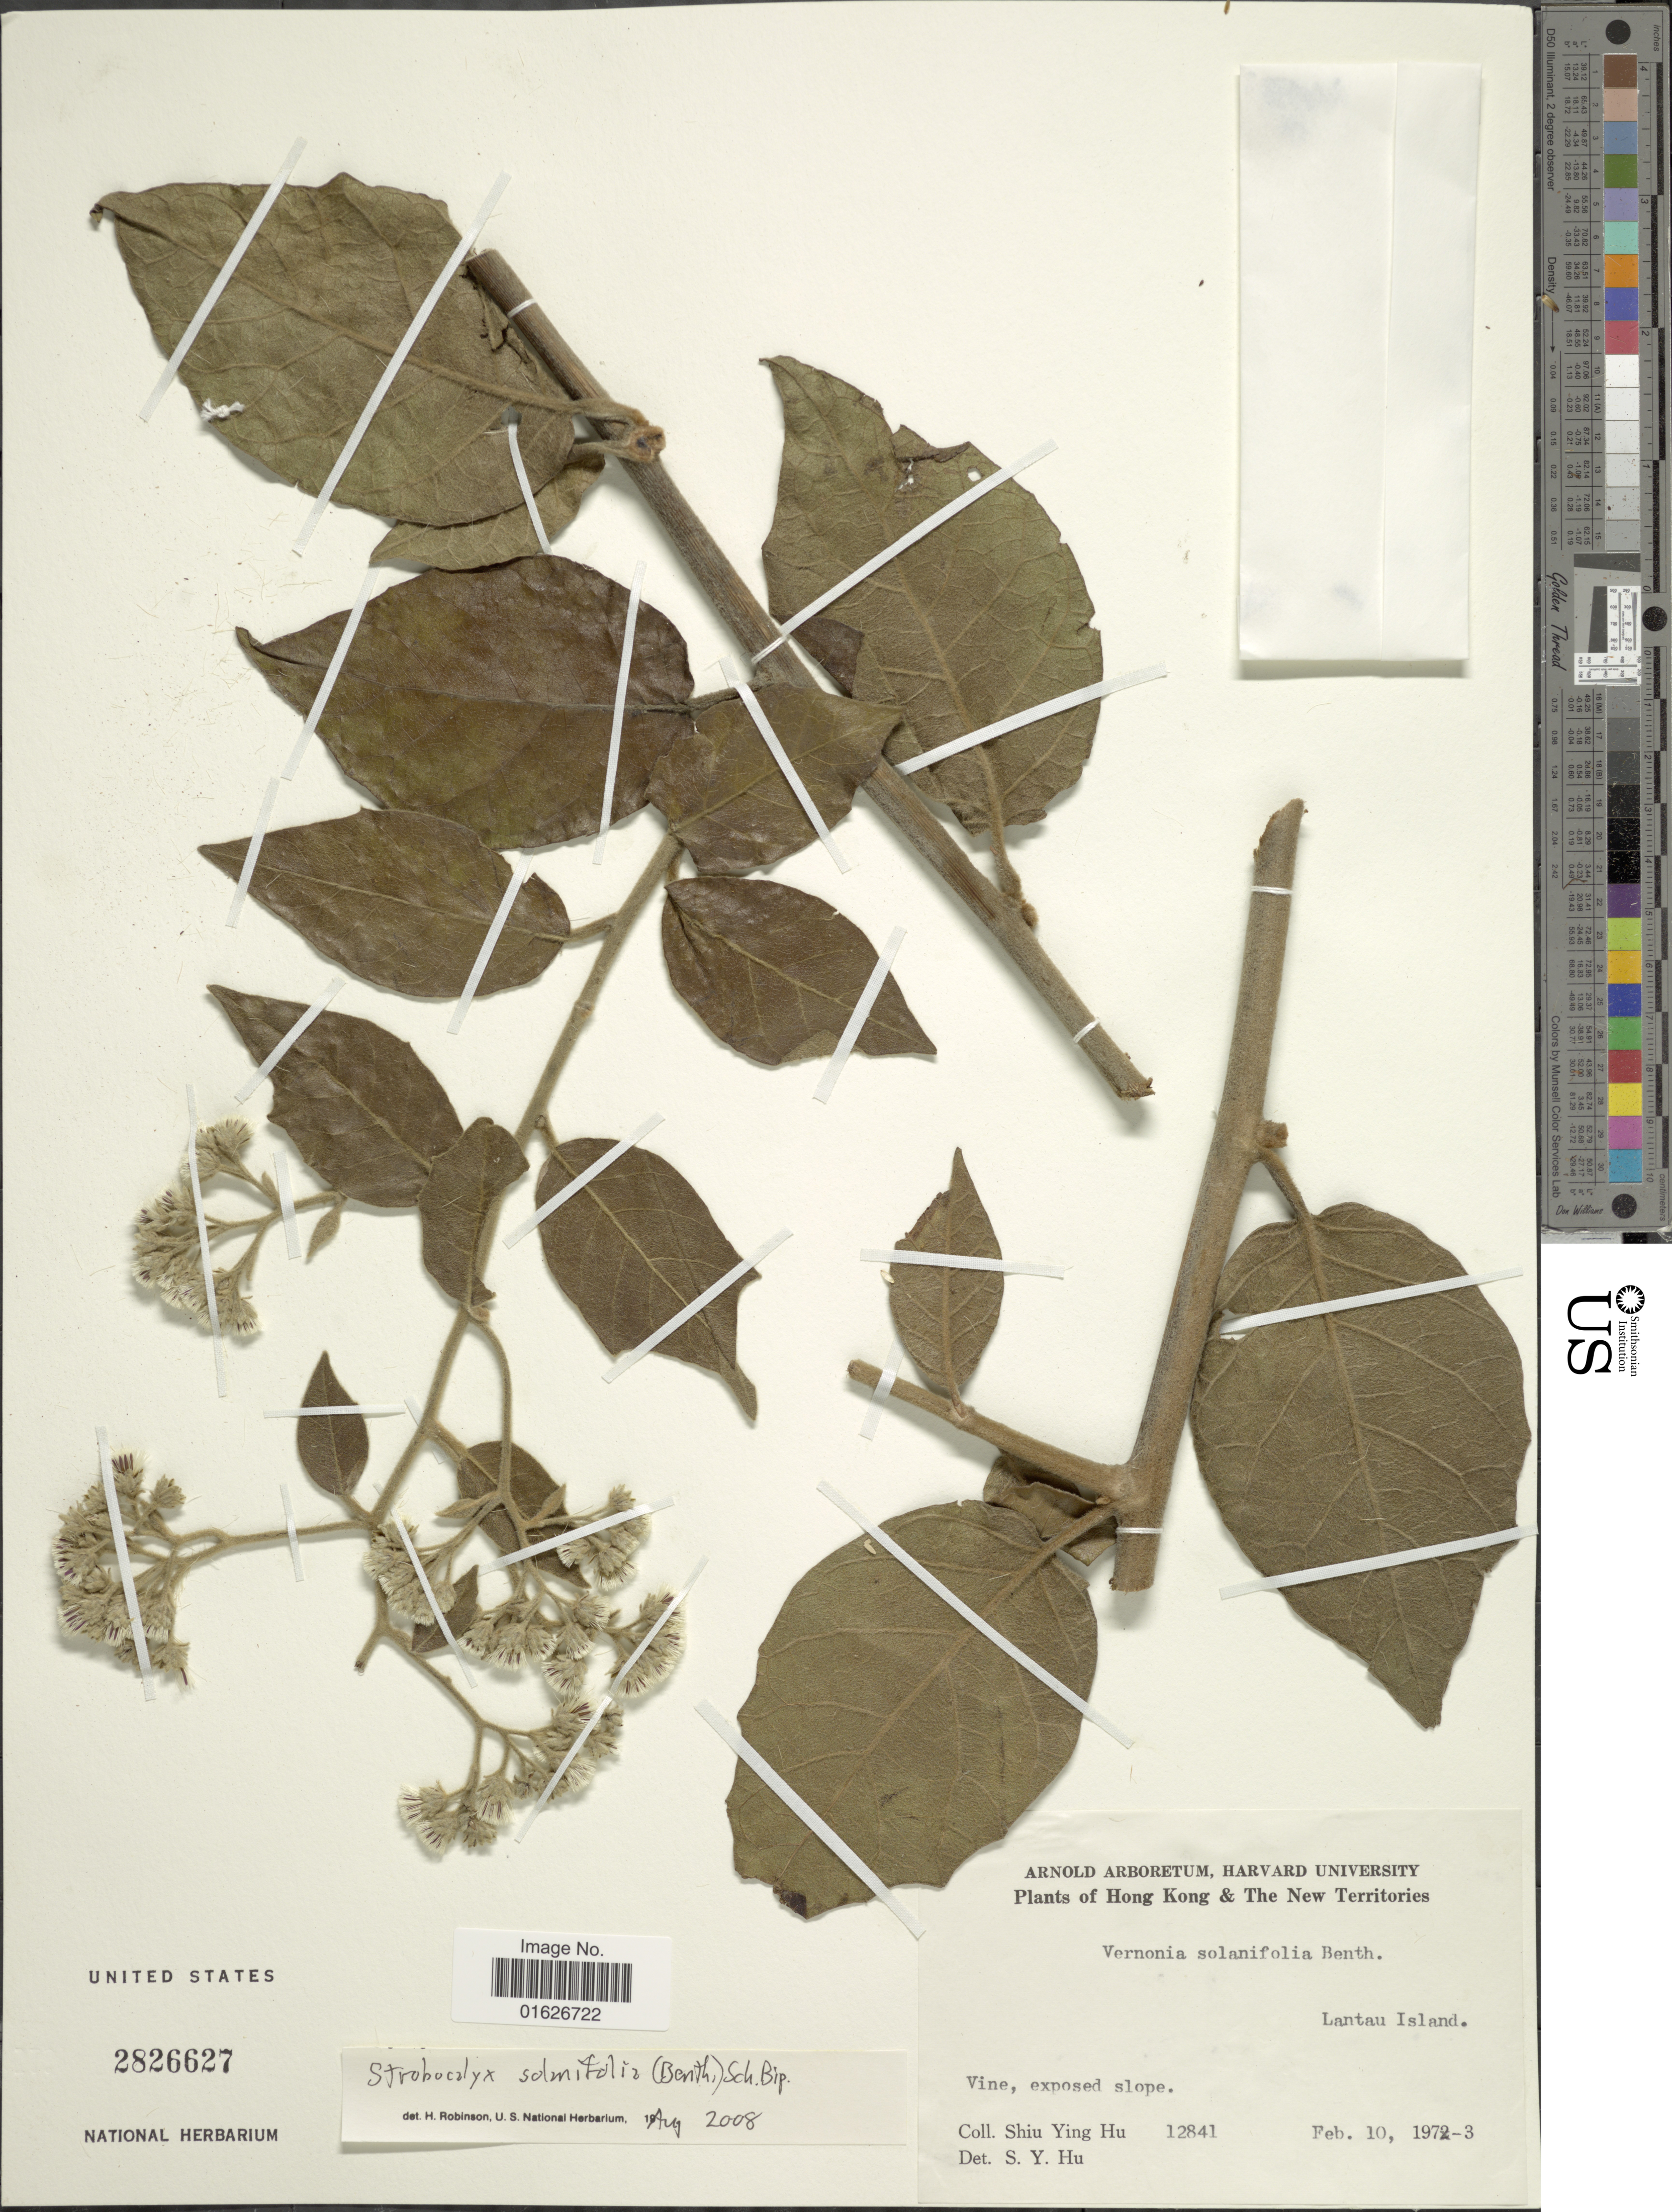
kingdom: Plantae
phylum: Tracheophyta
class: Magnoliopsida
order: Asterales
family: Asteraceae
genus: Strobocalyx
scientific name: Strobocalyx solanifolia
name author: (Benth.) Sch. Bip.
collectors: S. Y. Hu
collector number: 12841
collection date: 1973-02-10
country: China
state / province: Hong Kong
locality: Hong Kong & Macao, Lantau Island.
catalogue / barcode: US 2826627